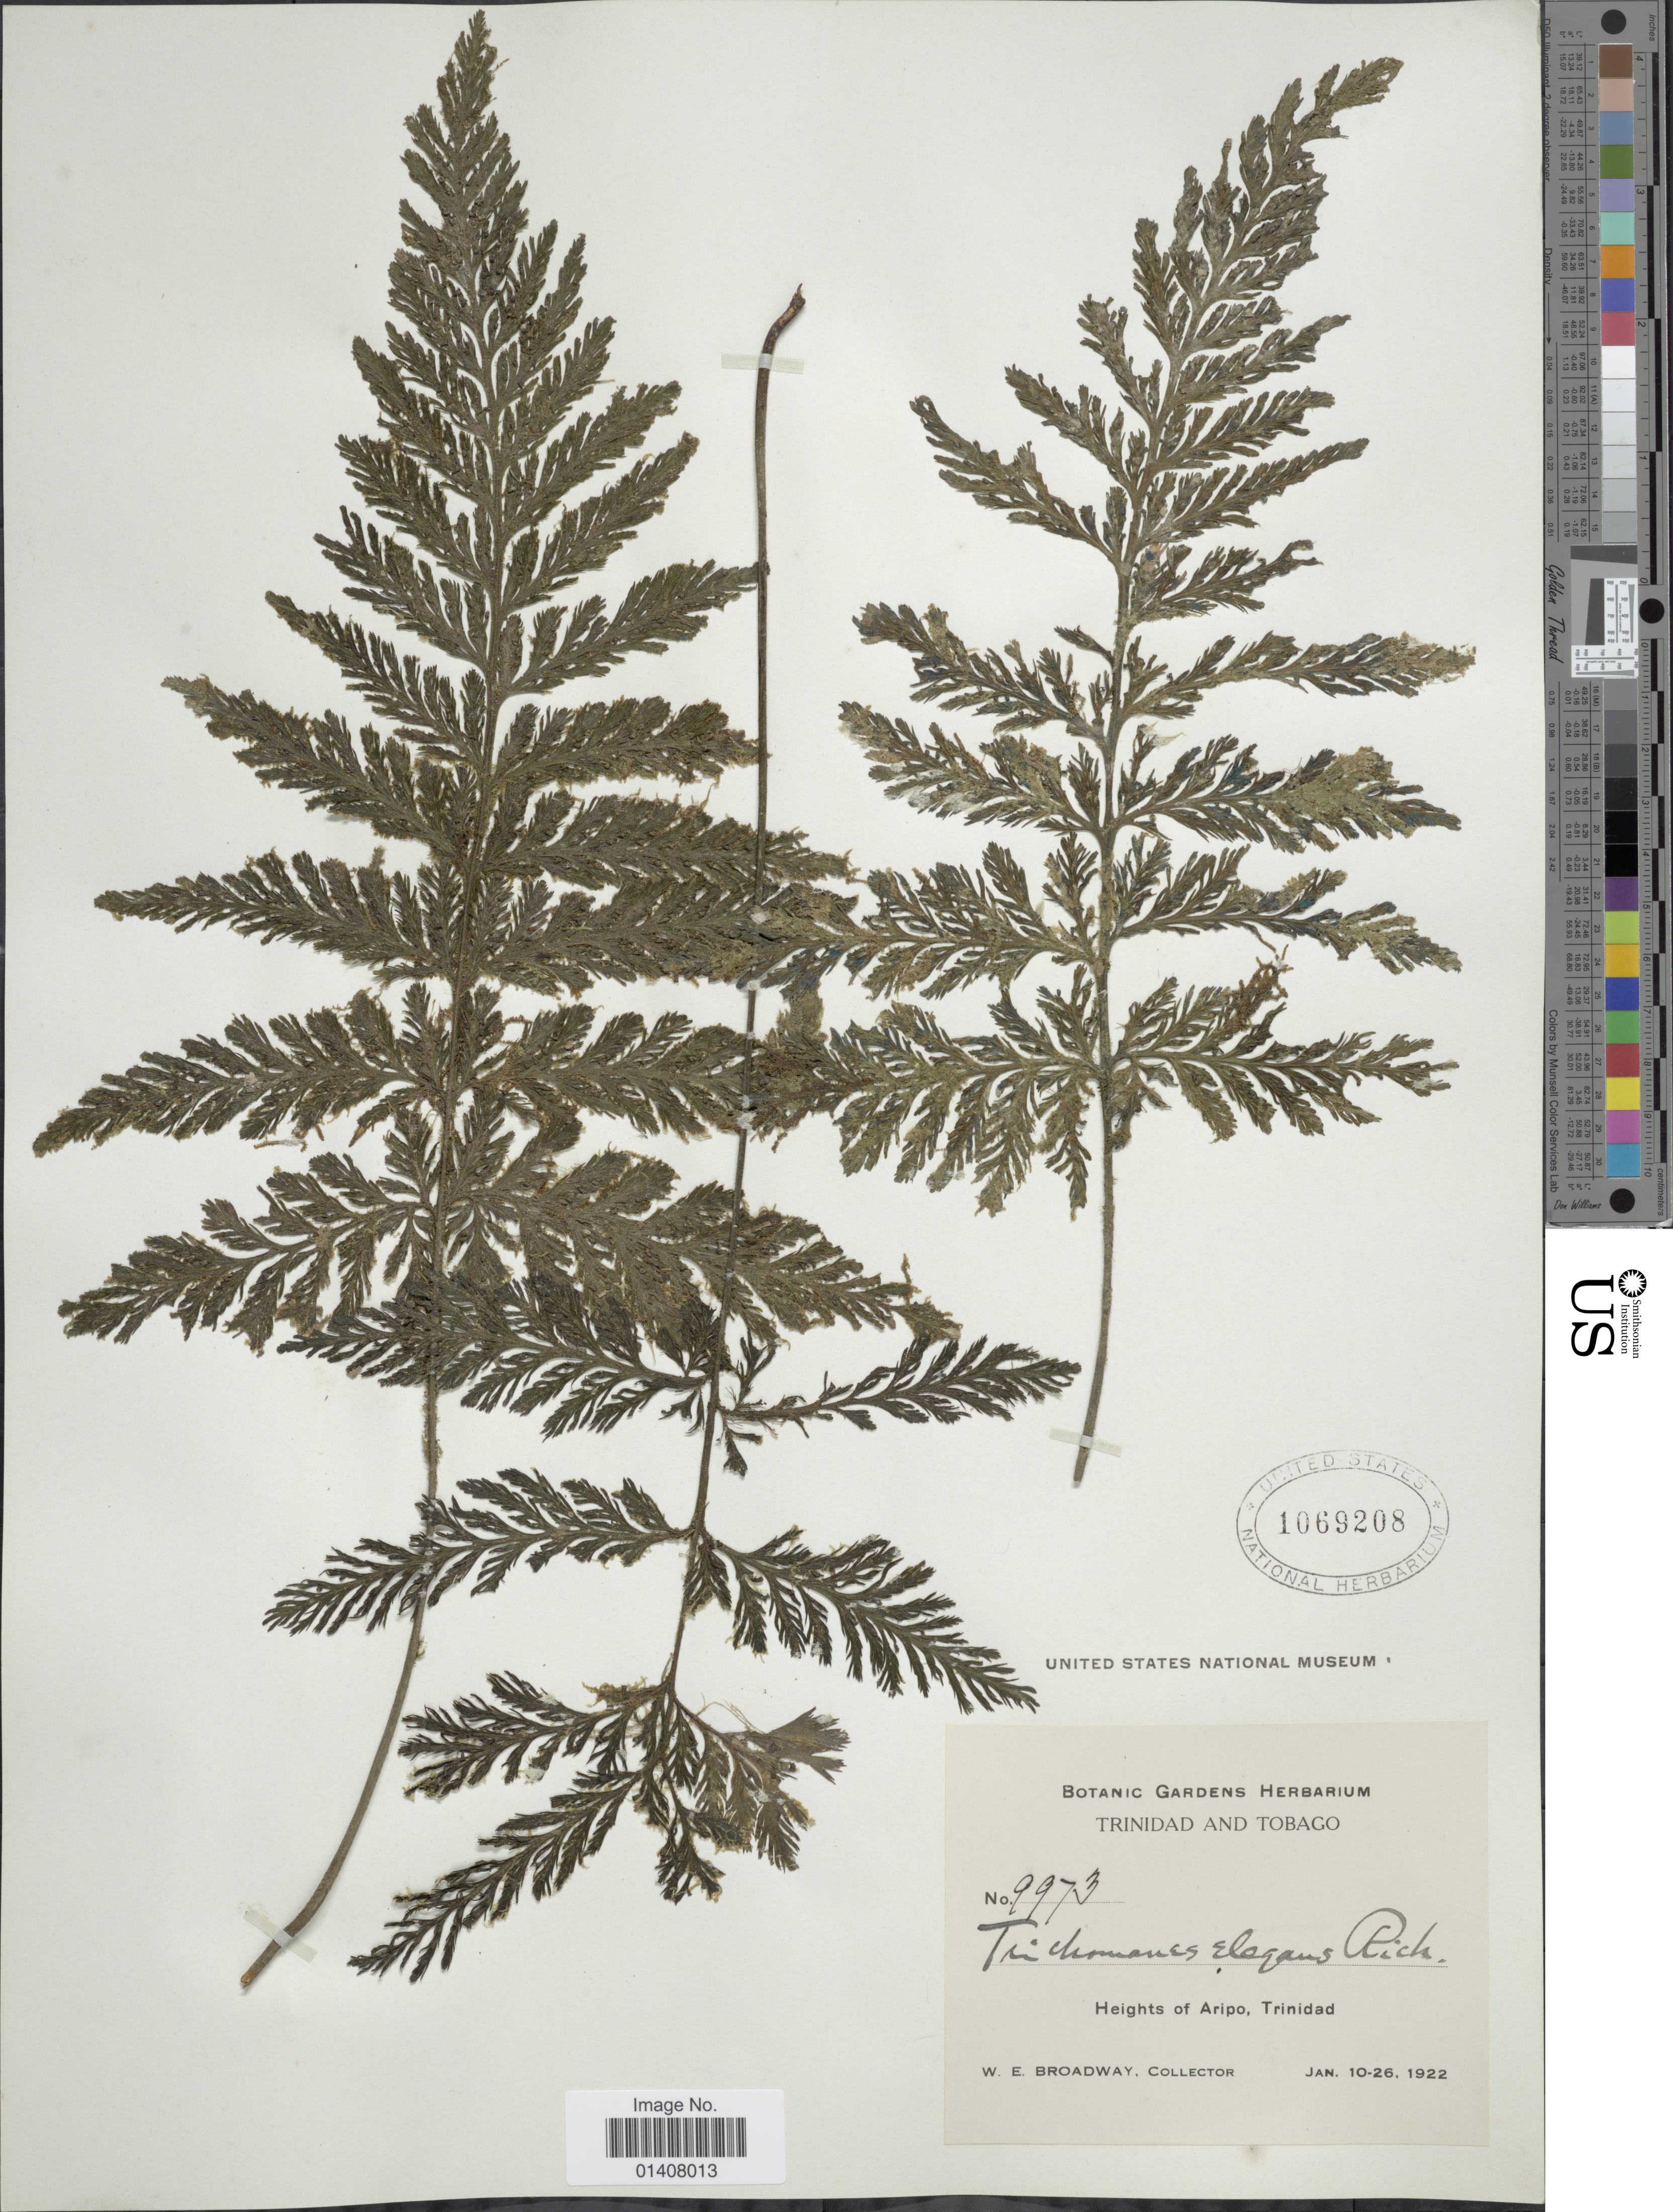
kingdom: Plantae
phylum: Tracheophyta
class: Polypodiopsida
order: Hymenophyllales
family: Hymenophyllaceae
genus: Trichomanes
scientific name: Trichomanes elegans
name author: Rich.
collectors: W. E. Broadway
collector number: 9973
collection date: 1922-01-10/1922-01-26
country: Trinidad and Tobago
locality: Trinidad and Tobago, Heights of Aripo, Trinidad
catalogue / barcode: US 1069208